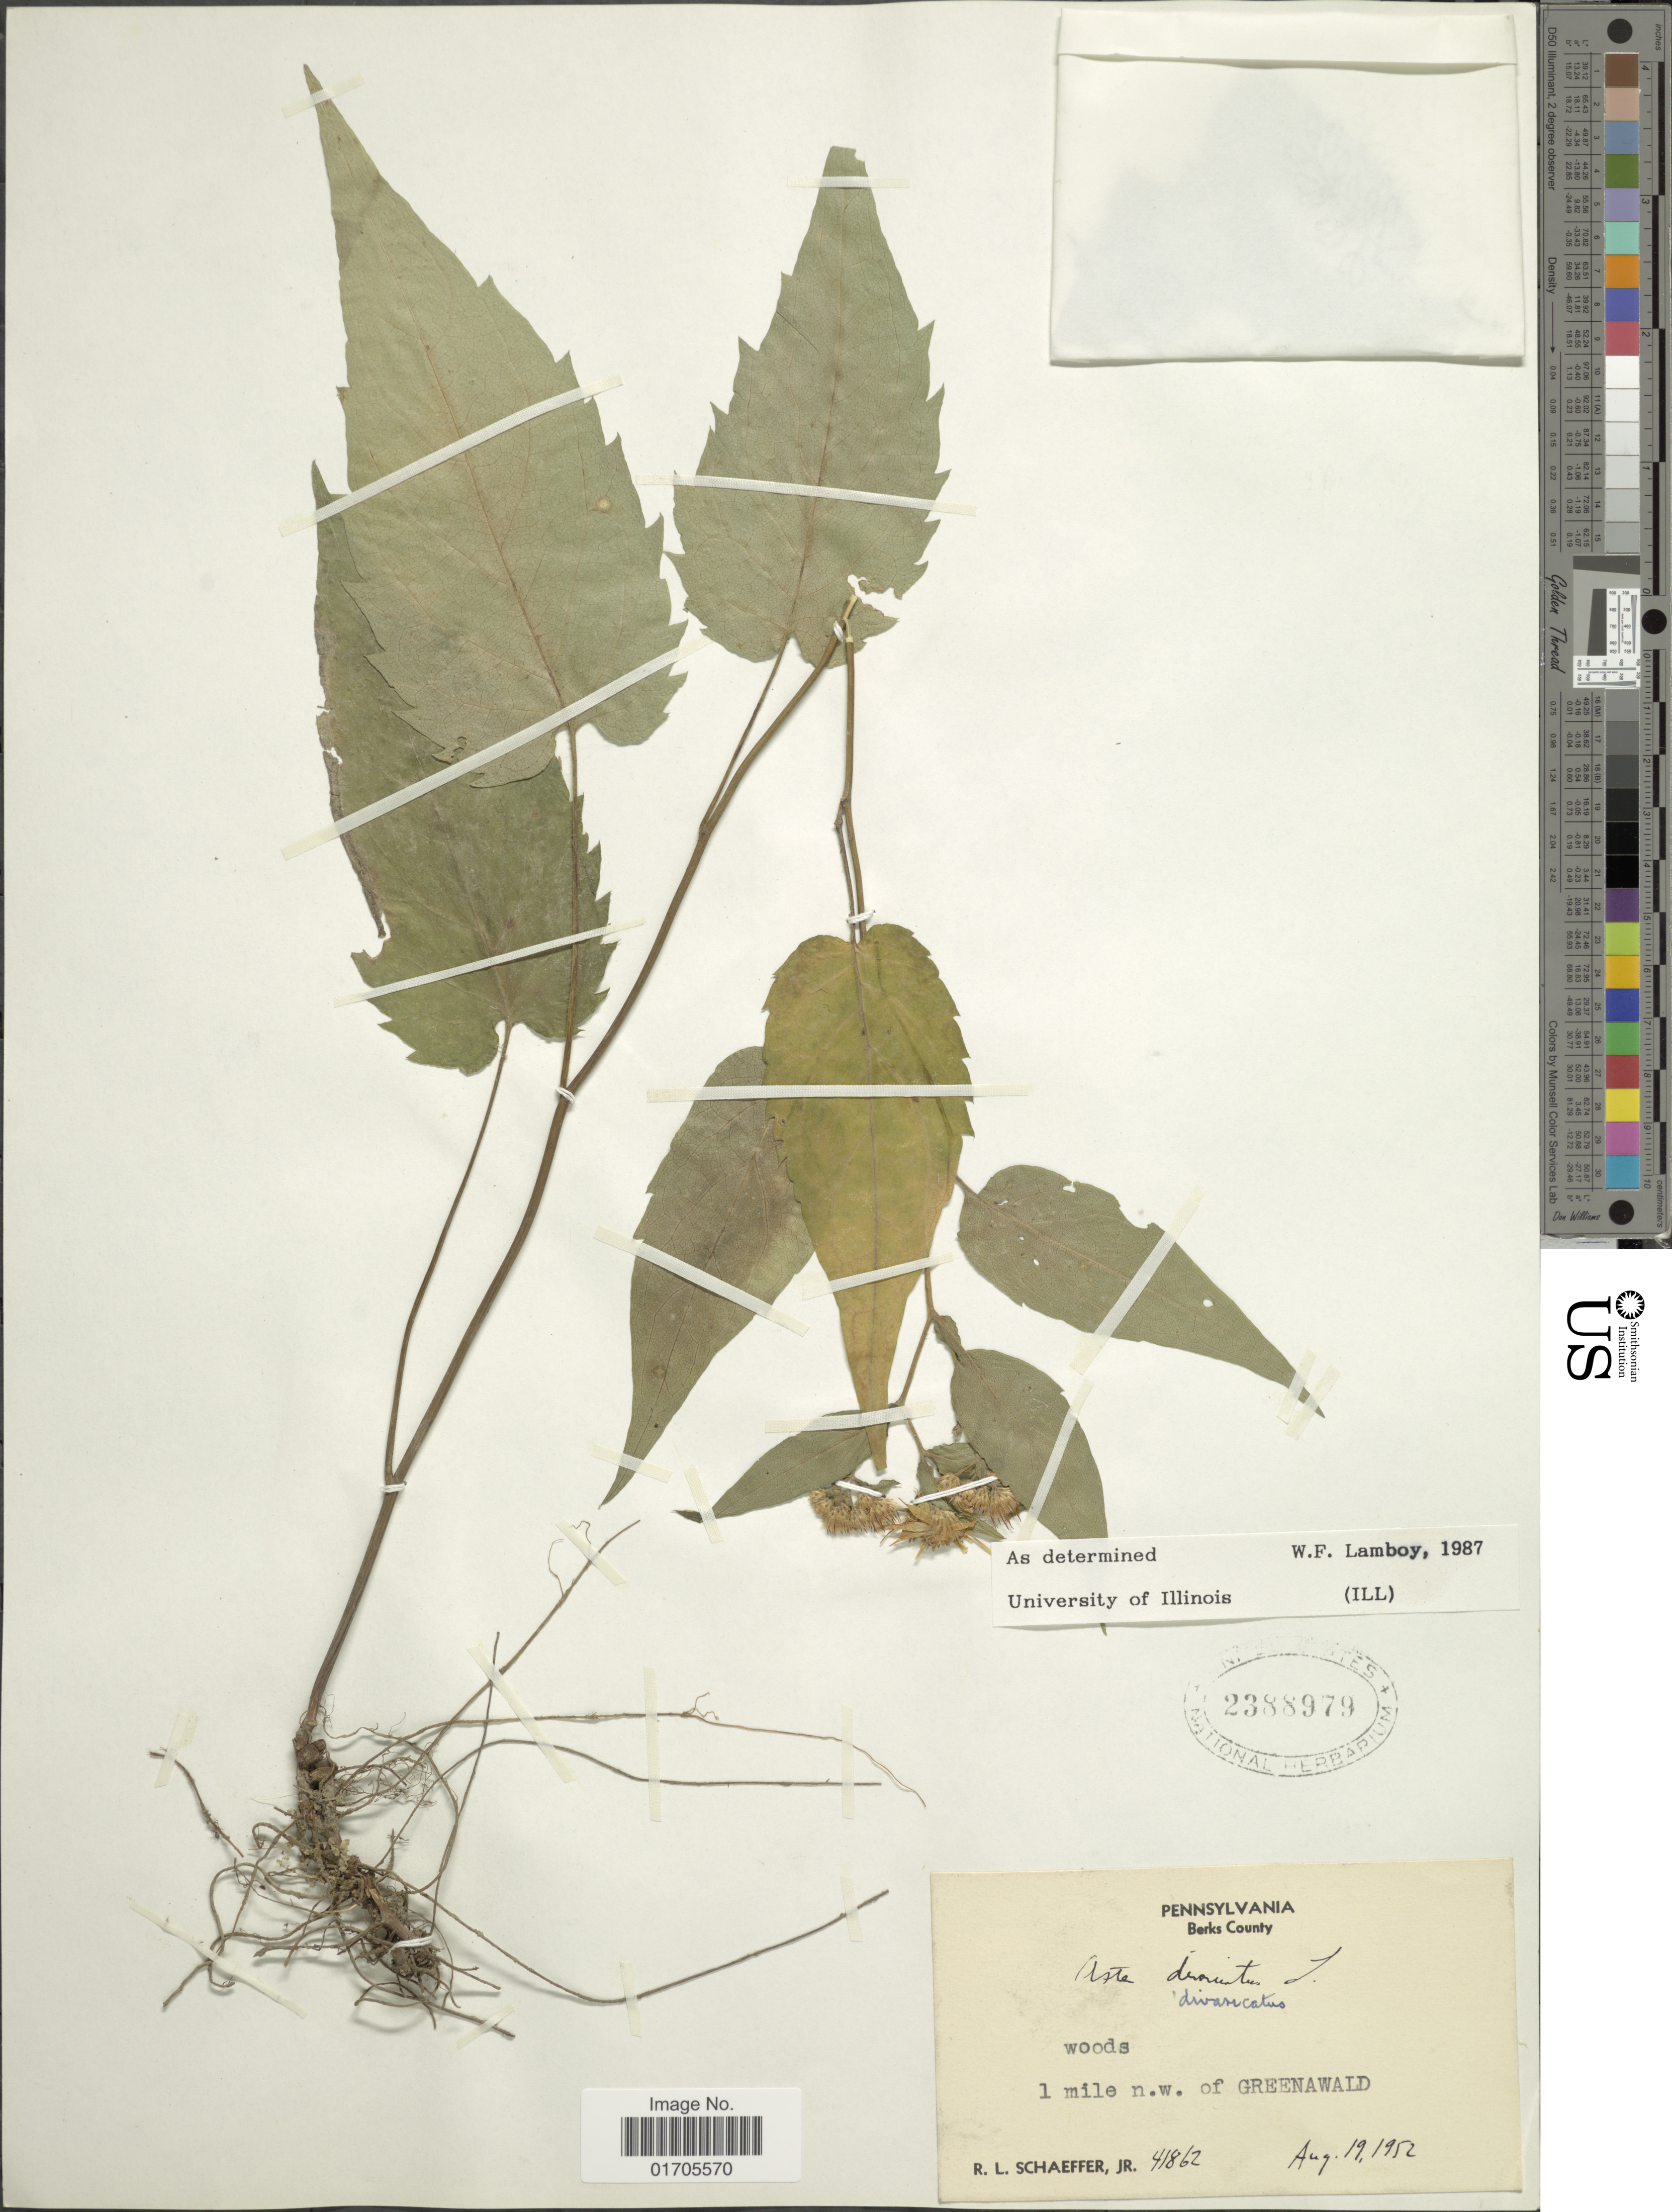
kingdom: Plantae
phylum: Tracheophyta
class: Magnoliopsida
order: Asterales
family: Asteraceae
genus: Eurybia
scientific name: Eurybia divaricata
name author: (L.) G.L. Nesom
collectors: R. L. Schaeffer Jr.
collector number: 41862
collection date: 1952-08-19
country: United States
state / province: Pennsylvania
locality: Pennsylvania. Berks County. 1 mile n.w. of Greenawald.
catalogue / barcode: US 2388979